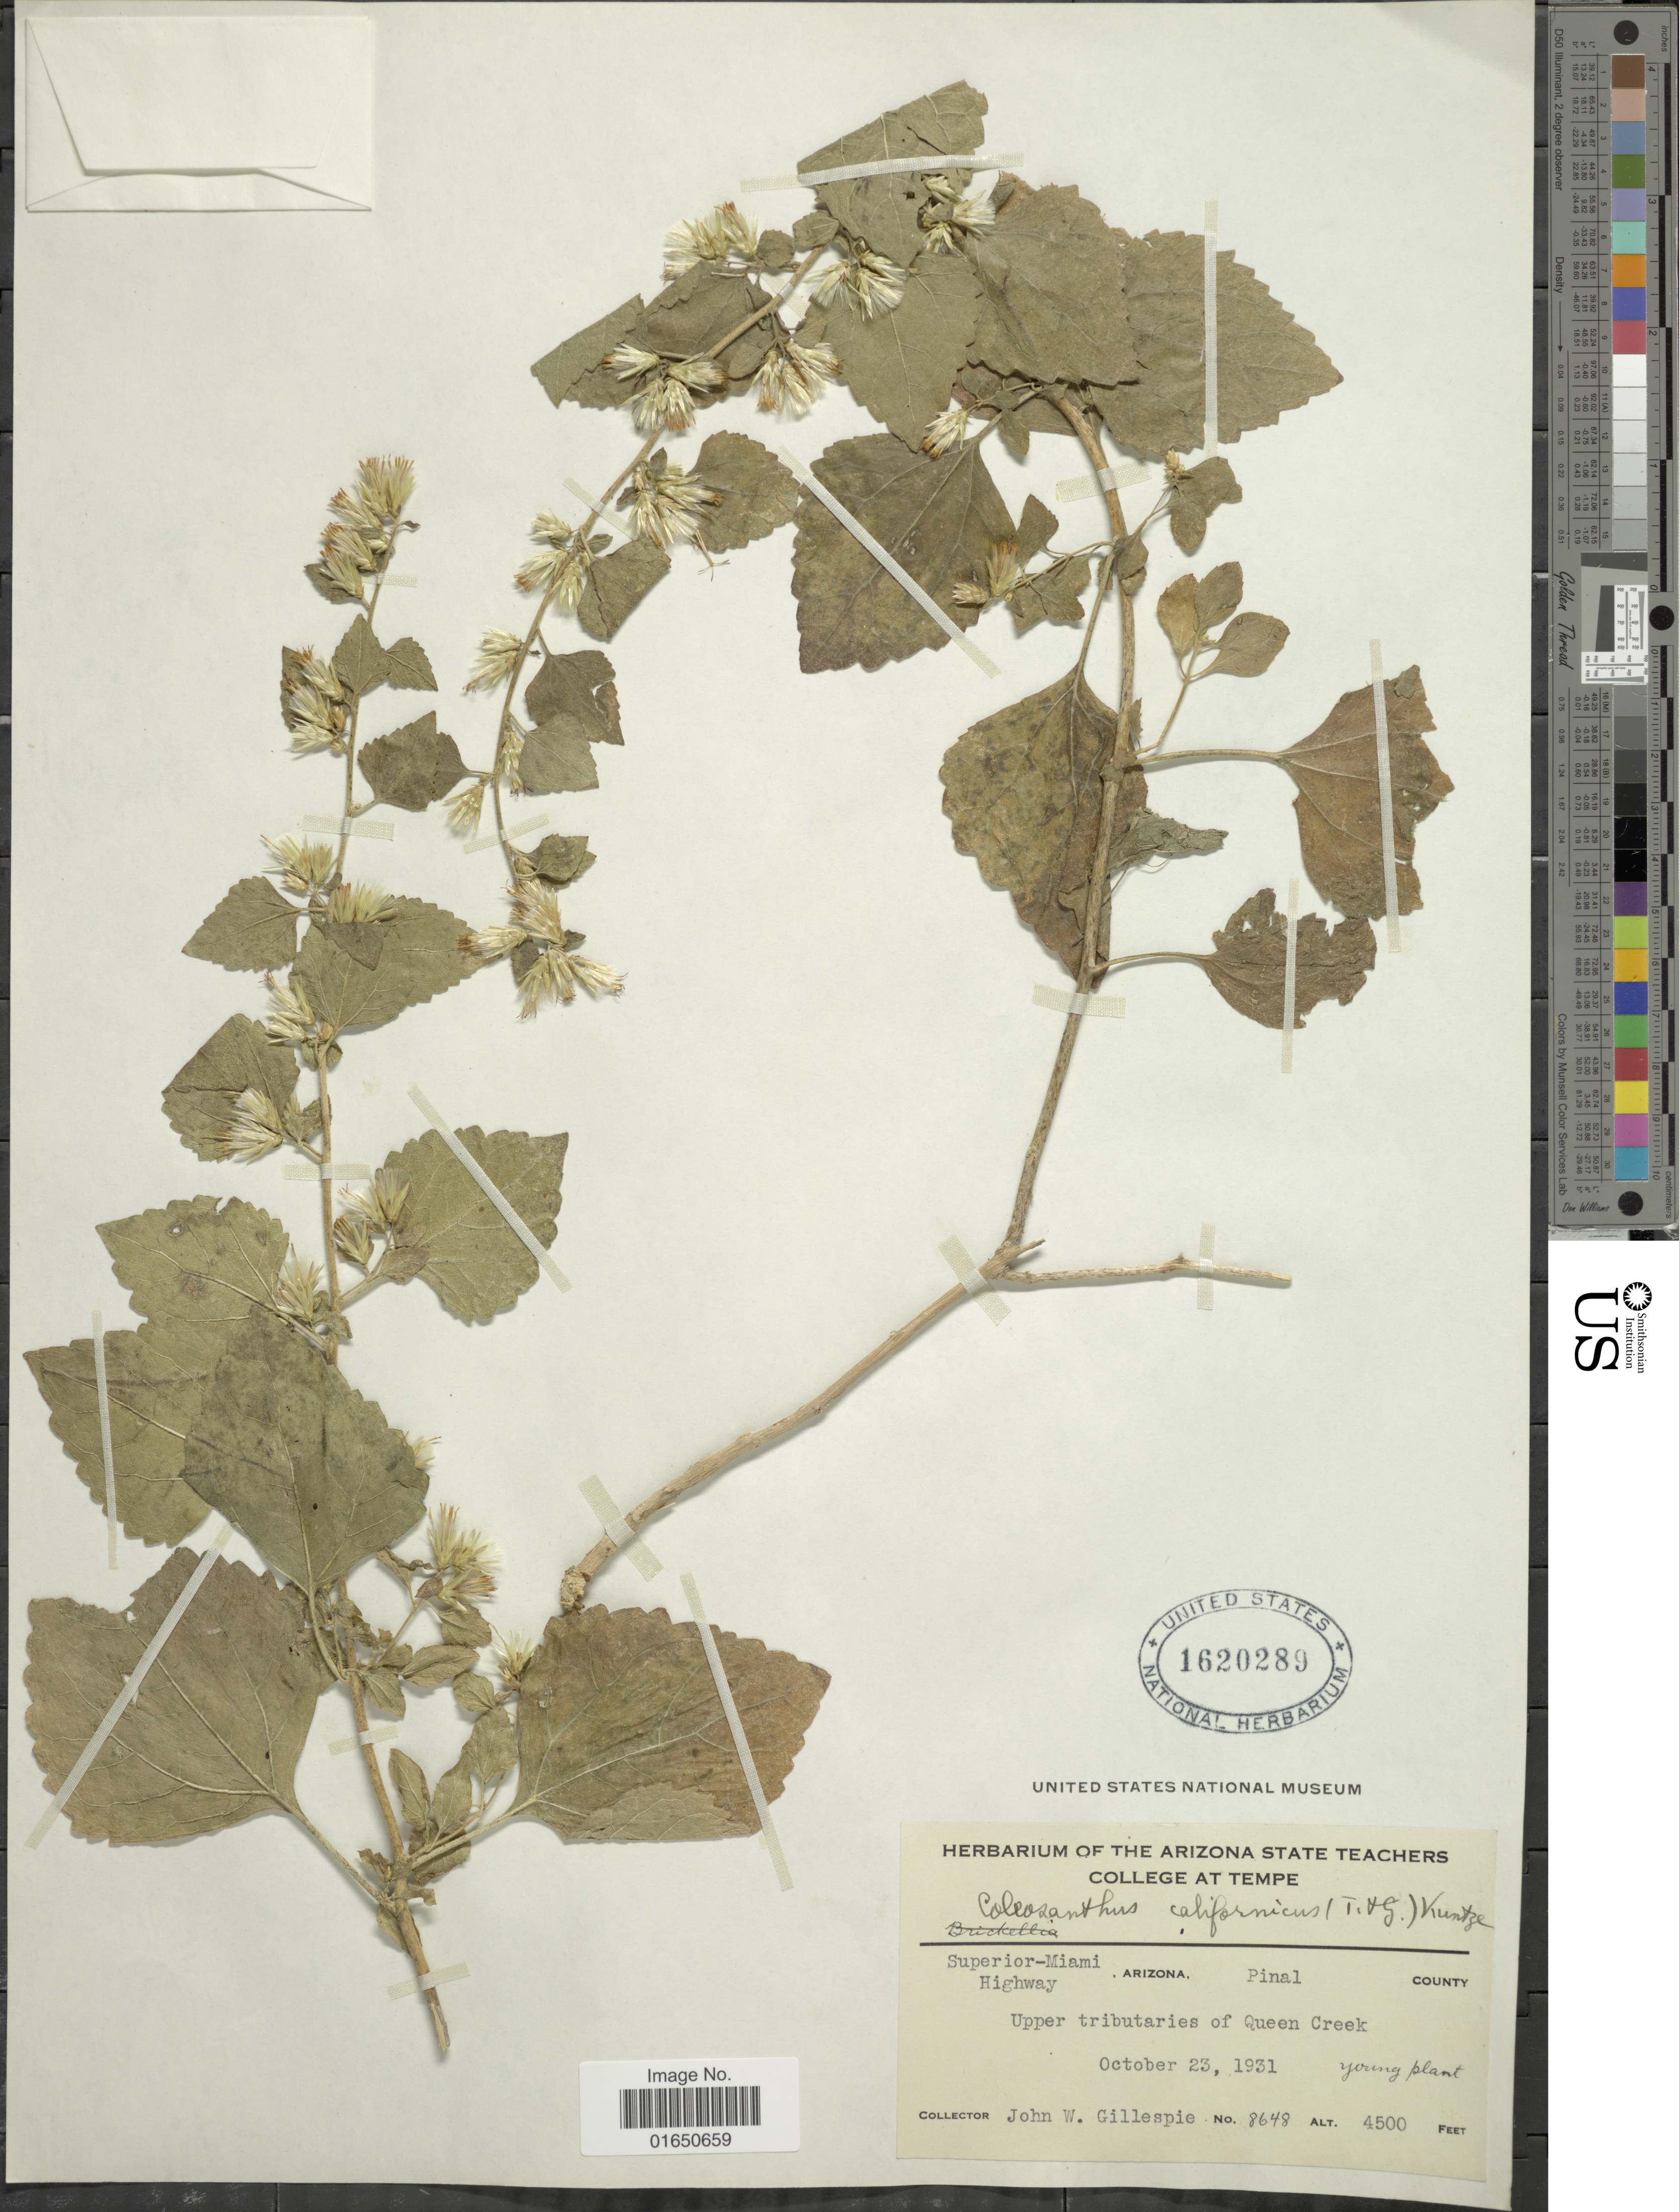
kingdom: Plantae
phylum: Tracheophyta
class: Magnoliopsida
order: Asterales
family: Asteraceae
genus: Brickellia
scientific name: Brickellia californica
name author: (Torr. & A. Gray) A. Gray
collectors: J. W. Gillespie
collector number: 8648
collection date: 1931-10-23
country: United States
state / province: Arizona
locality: Superior-Miami Highway. Pinal County. Upper tributaries of Queen Creek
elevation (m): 1372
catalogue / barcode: US 1620289